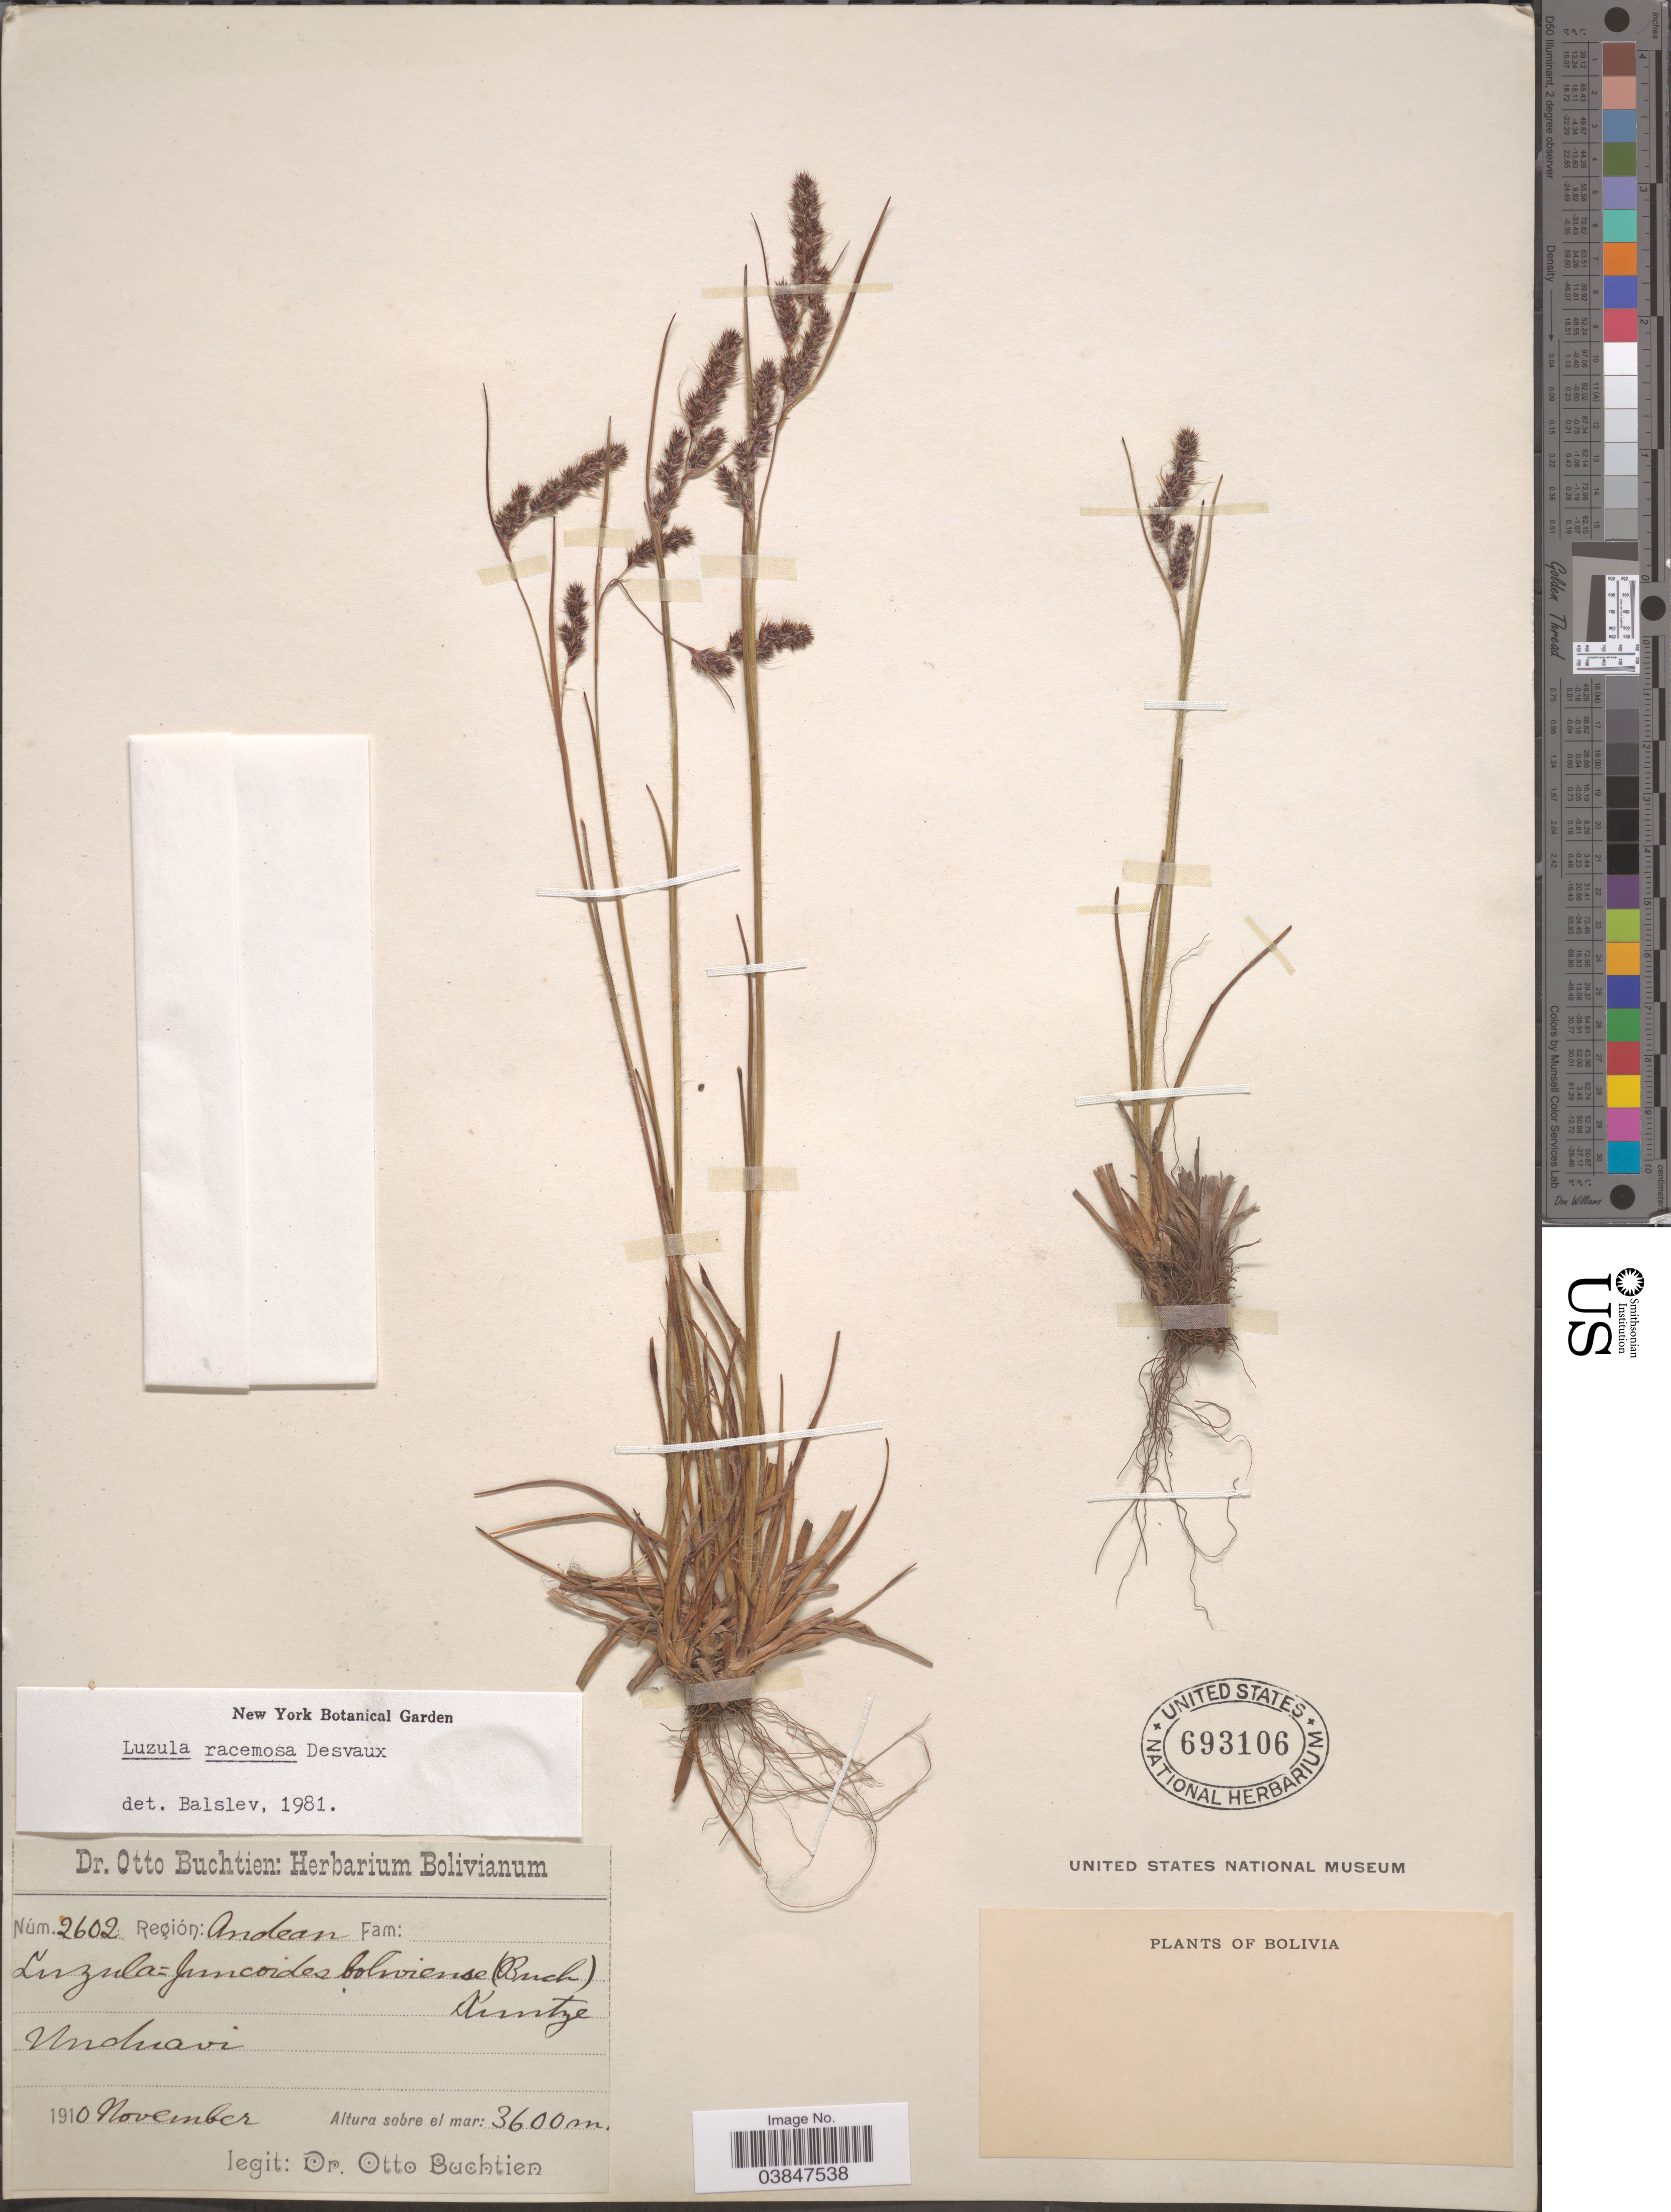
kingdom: Plantae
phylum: Tracheophyta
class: Liliopsida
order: Poales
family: Juncaceae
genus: Luzula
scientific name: Luzula racemosa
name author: Desv.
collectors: O. Buchtien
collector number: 2602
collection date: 1910-11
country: Bolivia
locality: Región: Andean. Unduavi.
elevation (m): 3600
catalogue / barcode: US 693106